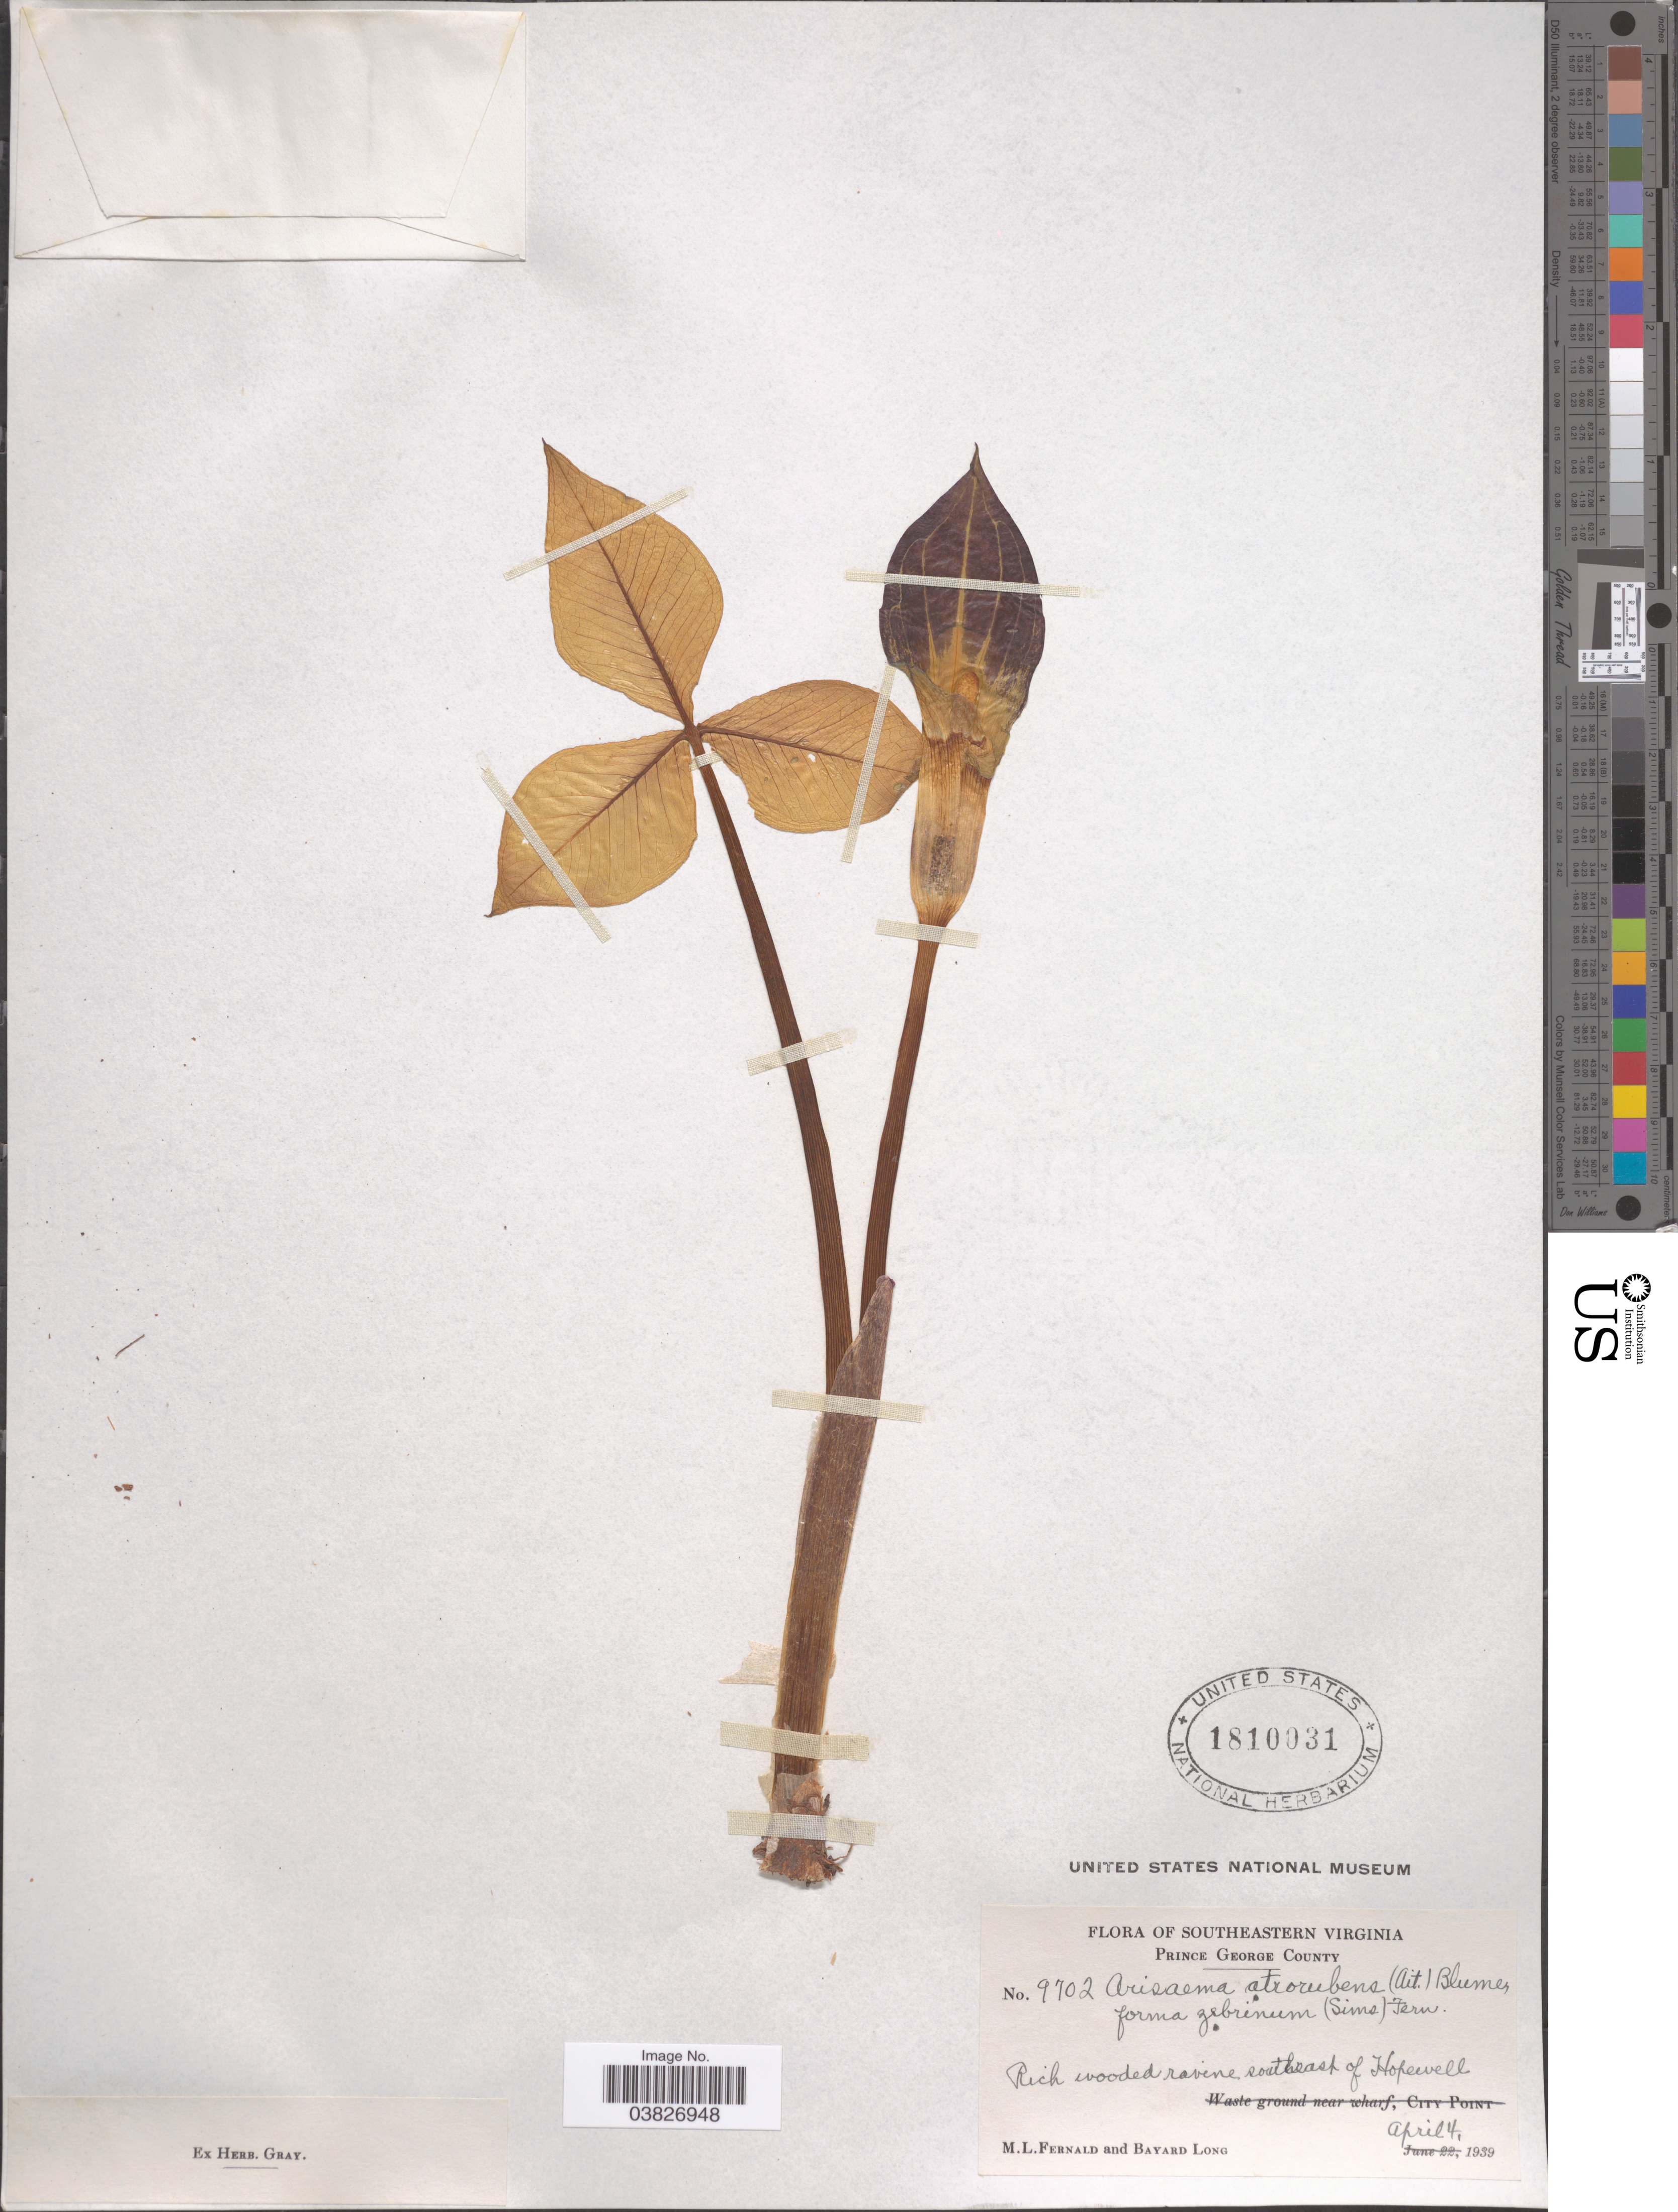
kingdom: Plantae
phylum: Tracheophyta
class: Liliopsida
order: Alismatales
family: Araceae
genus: Arisaema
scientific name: Arisaema atrorubens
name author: (Aiton) Blume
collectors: M. L. Fernald & B. Long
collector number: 9702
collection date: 1939-04-04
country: United States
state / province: Virginia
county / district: Prince George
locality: Southeastern Virginia. Prince George County. Rich wooded ravine, southeast of Hopewell.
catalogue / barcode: US 1810031